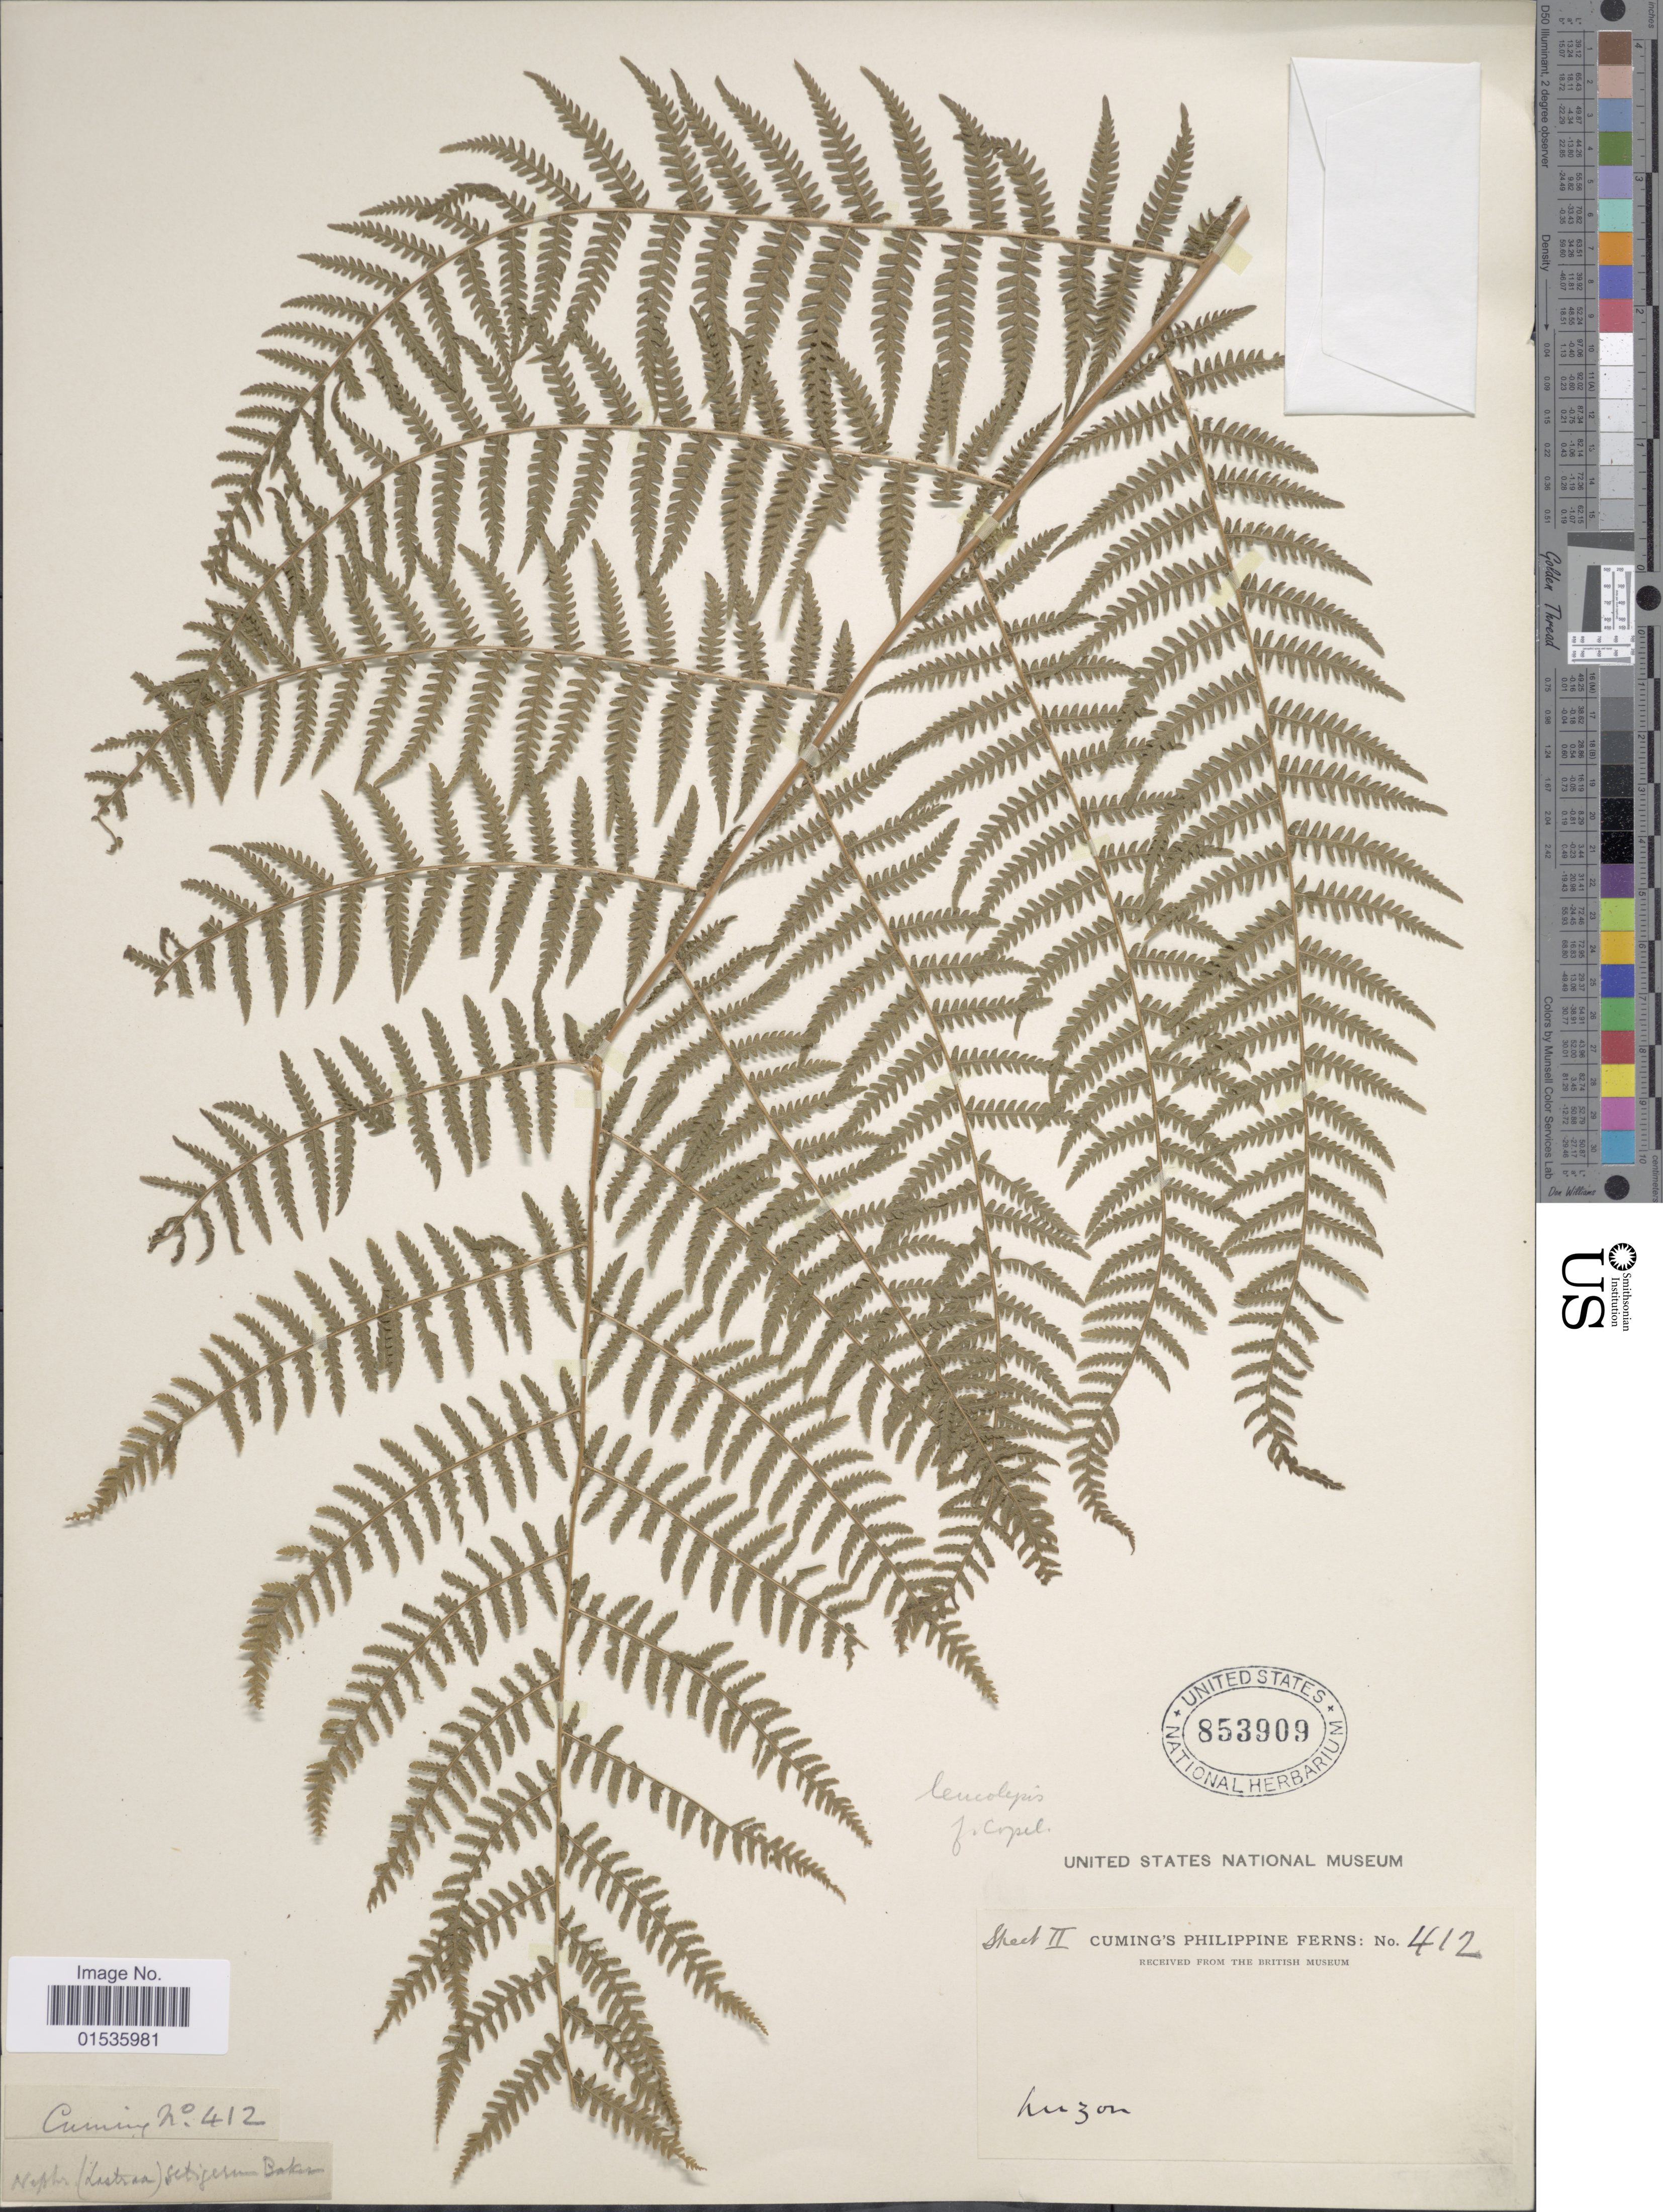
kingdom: Plantae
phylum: Tracheophyta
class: Polypodiopsida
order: Polypodiales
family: Thelypteridaceae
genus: Macrothelypteris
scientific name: Macrothelypteris polypodioides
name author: (Hook.) Holttum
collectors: -. Cuming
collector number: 412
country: Philippines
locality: Luzon.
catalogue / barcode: US 853909